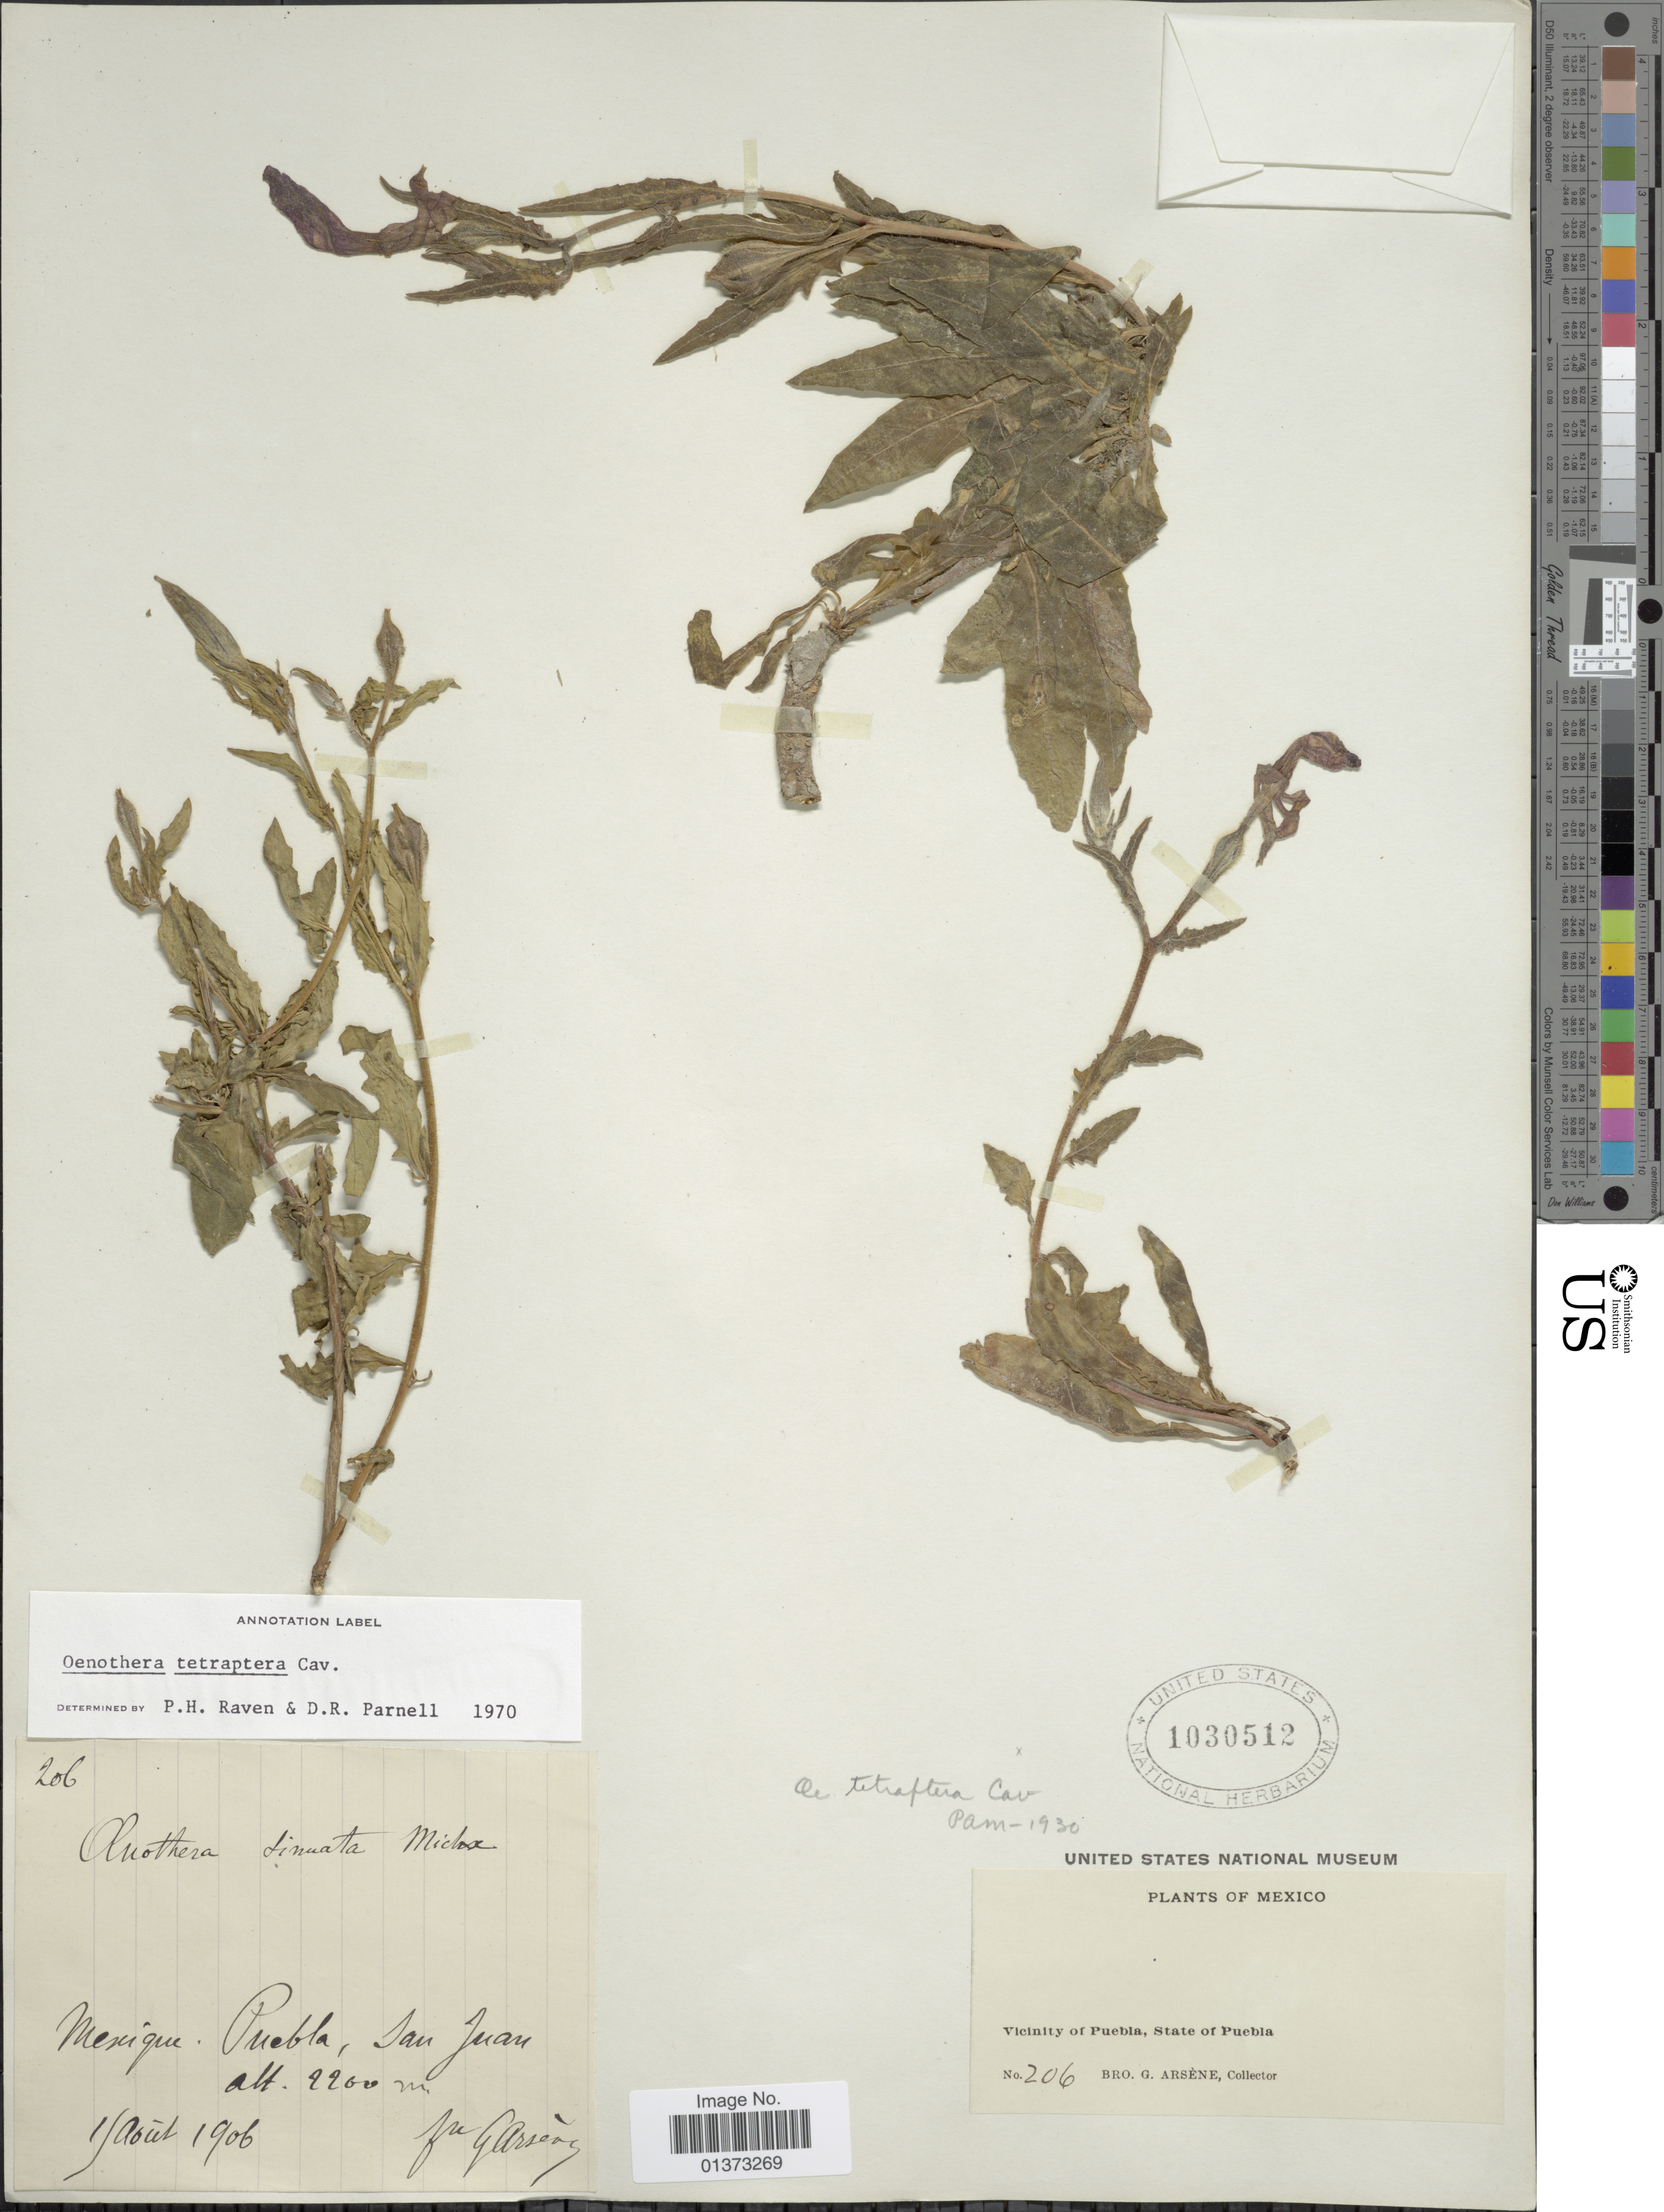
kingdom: Plantae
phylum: Tracheophyta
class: Magnoliopsida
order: Myrtales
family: Onagraceae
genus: Oenothera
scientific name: Oenothera tetraptera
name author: Cav.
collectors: Bro. G. Arsène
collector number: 206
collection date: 1906-08-15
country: Mexico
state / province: Puebla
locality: San Juan, Vicinity of Puebla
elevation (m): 2200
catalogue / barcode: US 1030512